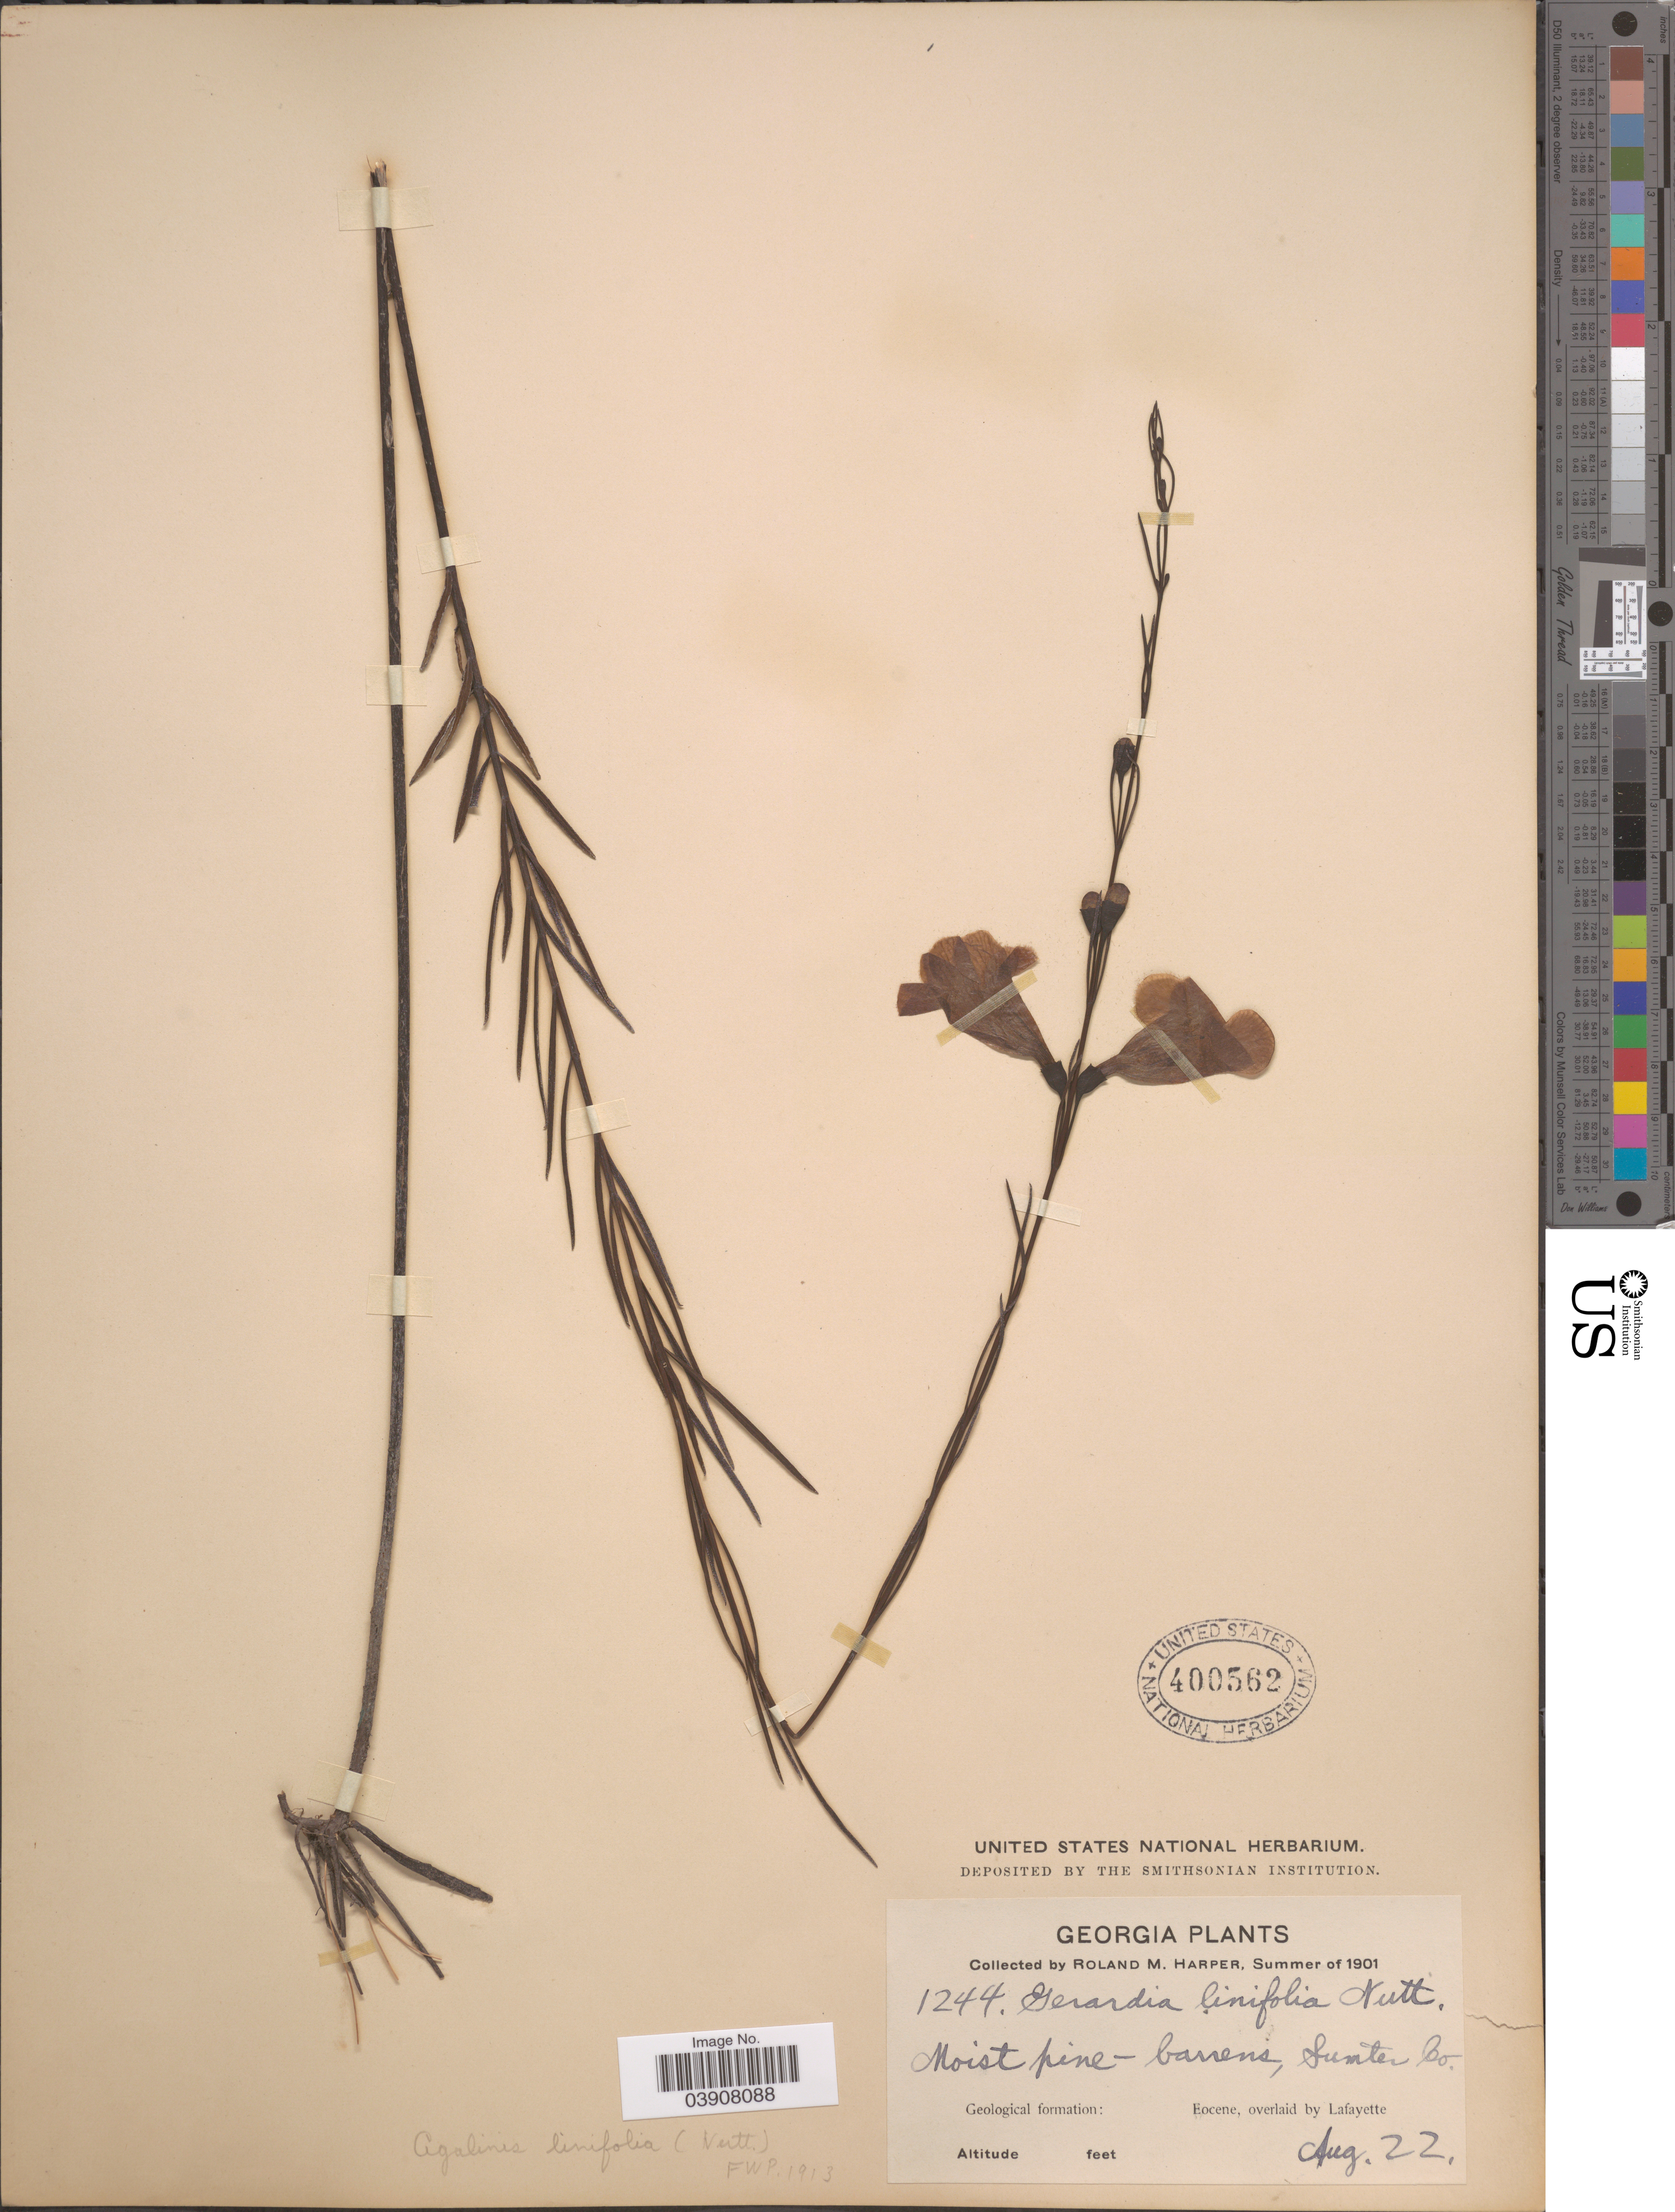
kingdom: Plantae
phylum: Tracheophyta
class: Magnoliopsida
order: Lamiales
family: Orobanchaceae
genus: Agalinis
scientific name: Agalinis linifolia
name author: (Nutt.) Britton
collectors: R. M. Harper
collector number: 1244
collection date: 1901-08-22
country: United States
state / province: Georgia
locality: Moist pine-barrens, Sumter Co. Geological formation: Eocene, overlaid by Lafayette.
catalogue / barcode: US 400562